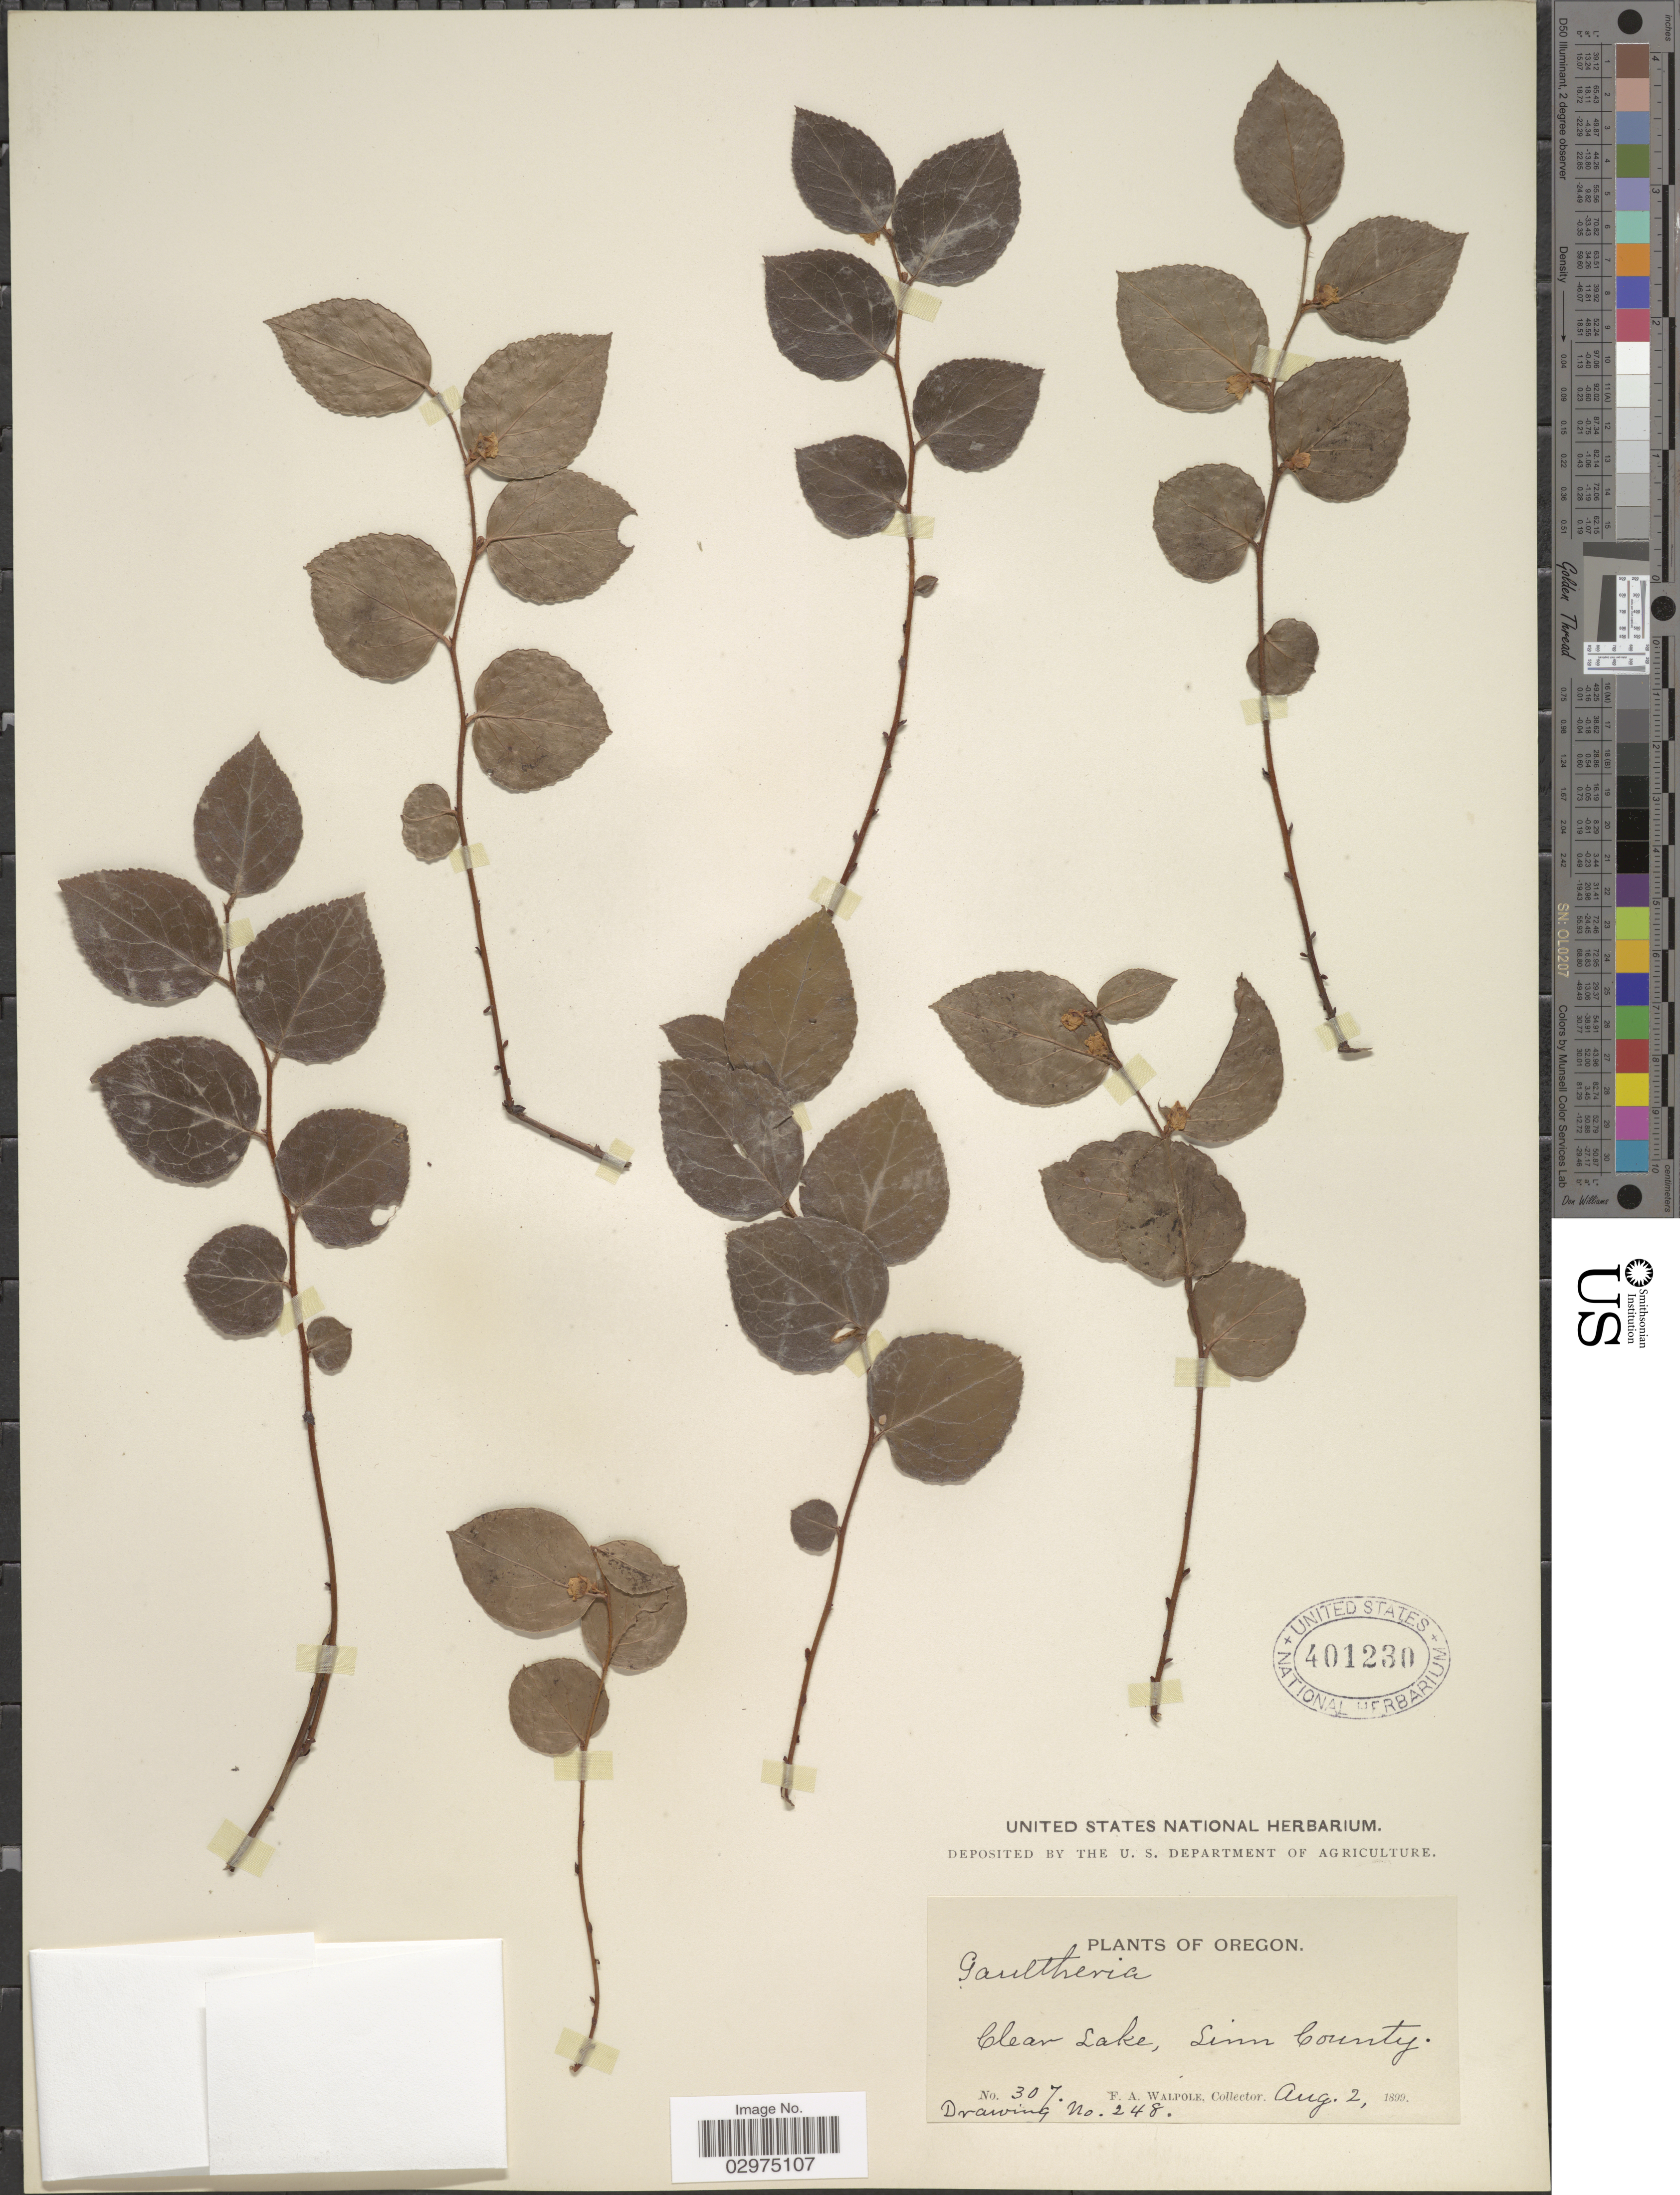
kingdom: Plantae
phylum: Tracheophyta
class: Magnoliopsida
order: Ericales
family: Ericaceae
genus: Gaultheria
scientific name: Gaultheria ovatifolia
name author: A. Gray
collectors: F. Walpole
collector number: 307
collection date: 1899-08-02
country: United States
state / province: Oregon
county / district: Linn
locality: Clear Lake, Linn County.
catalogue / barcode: US 401230